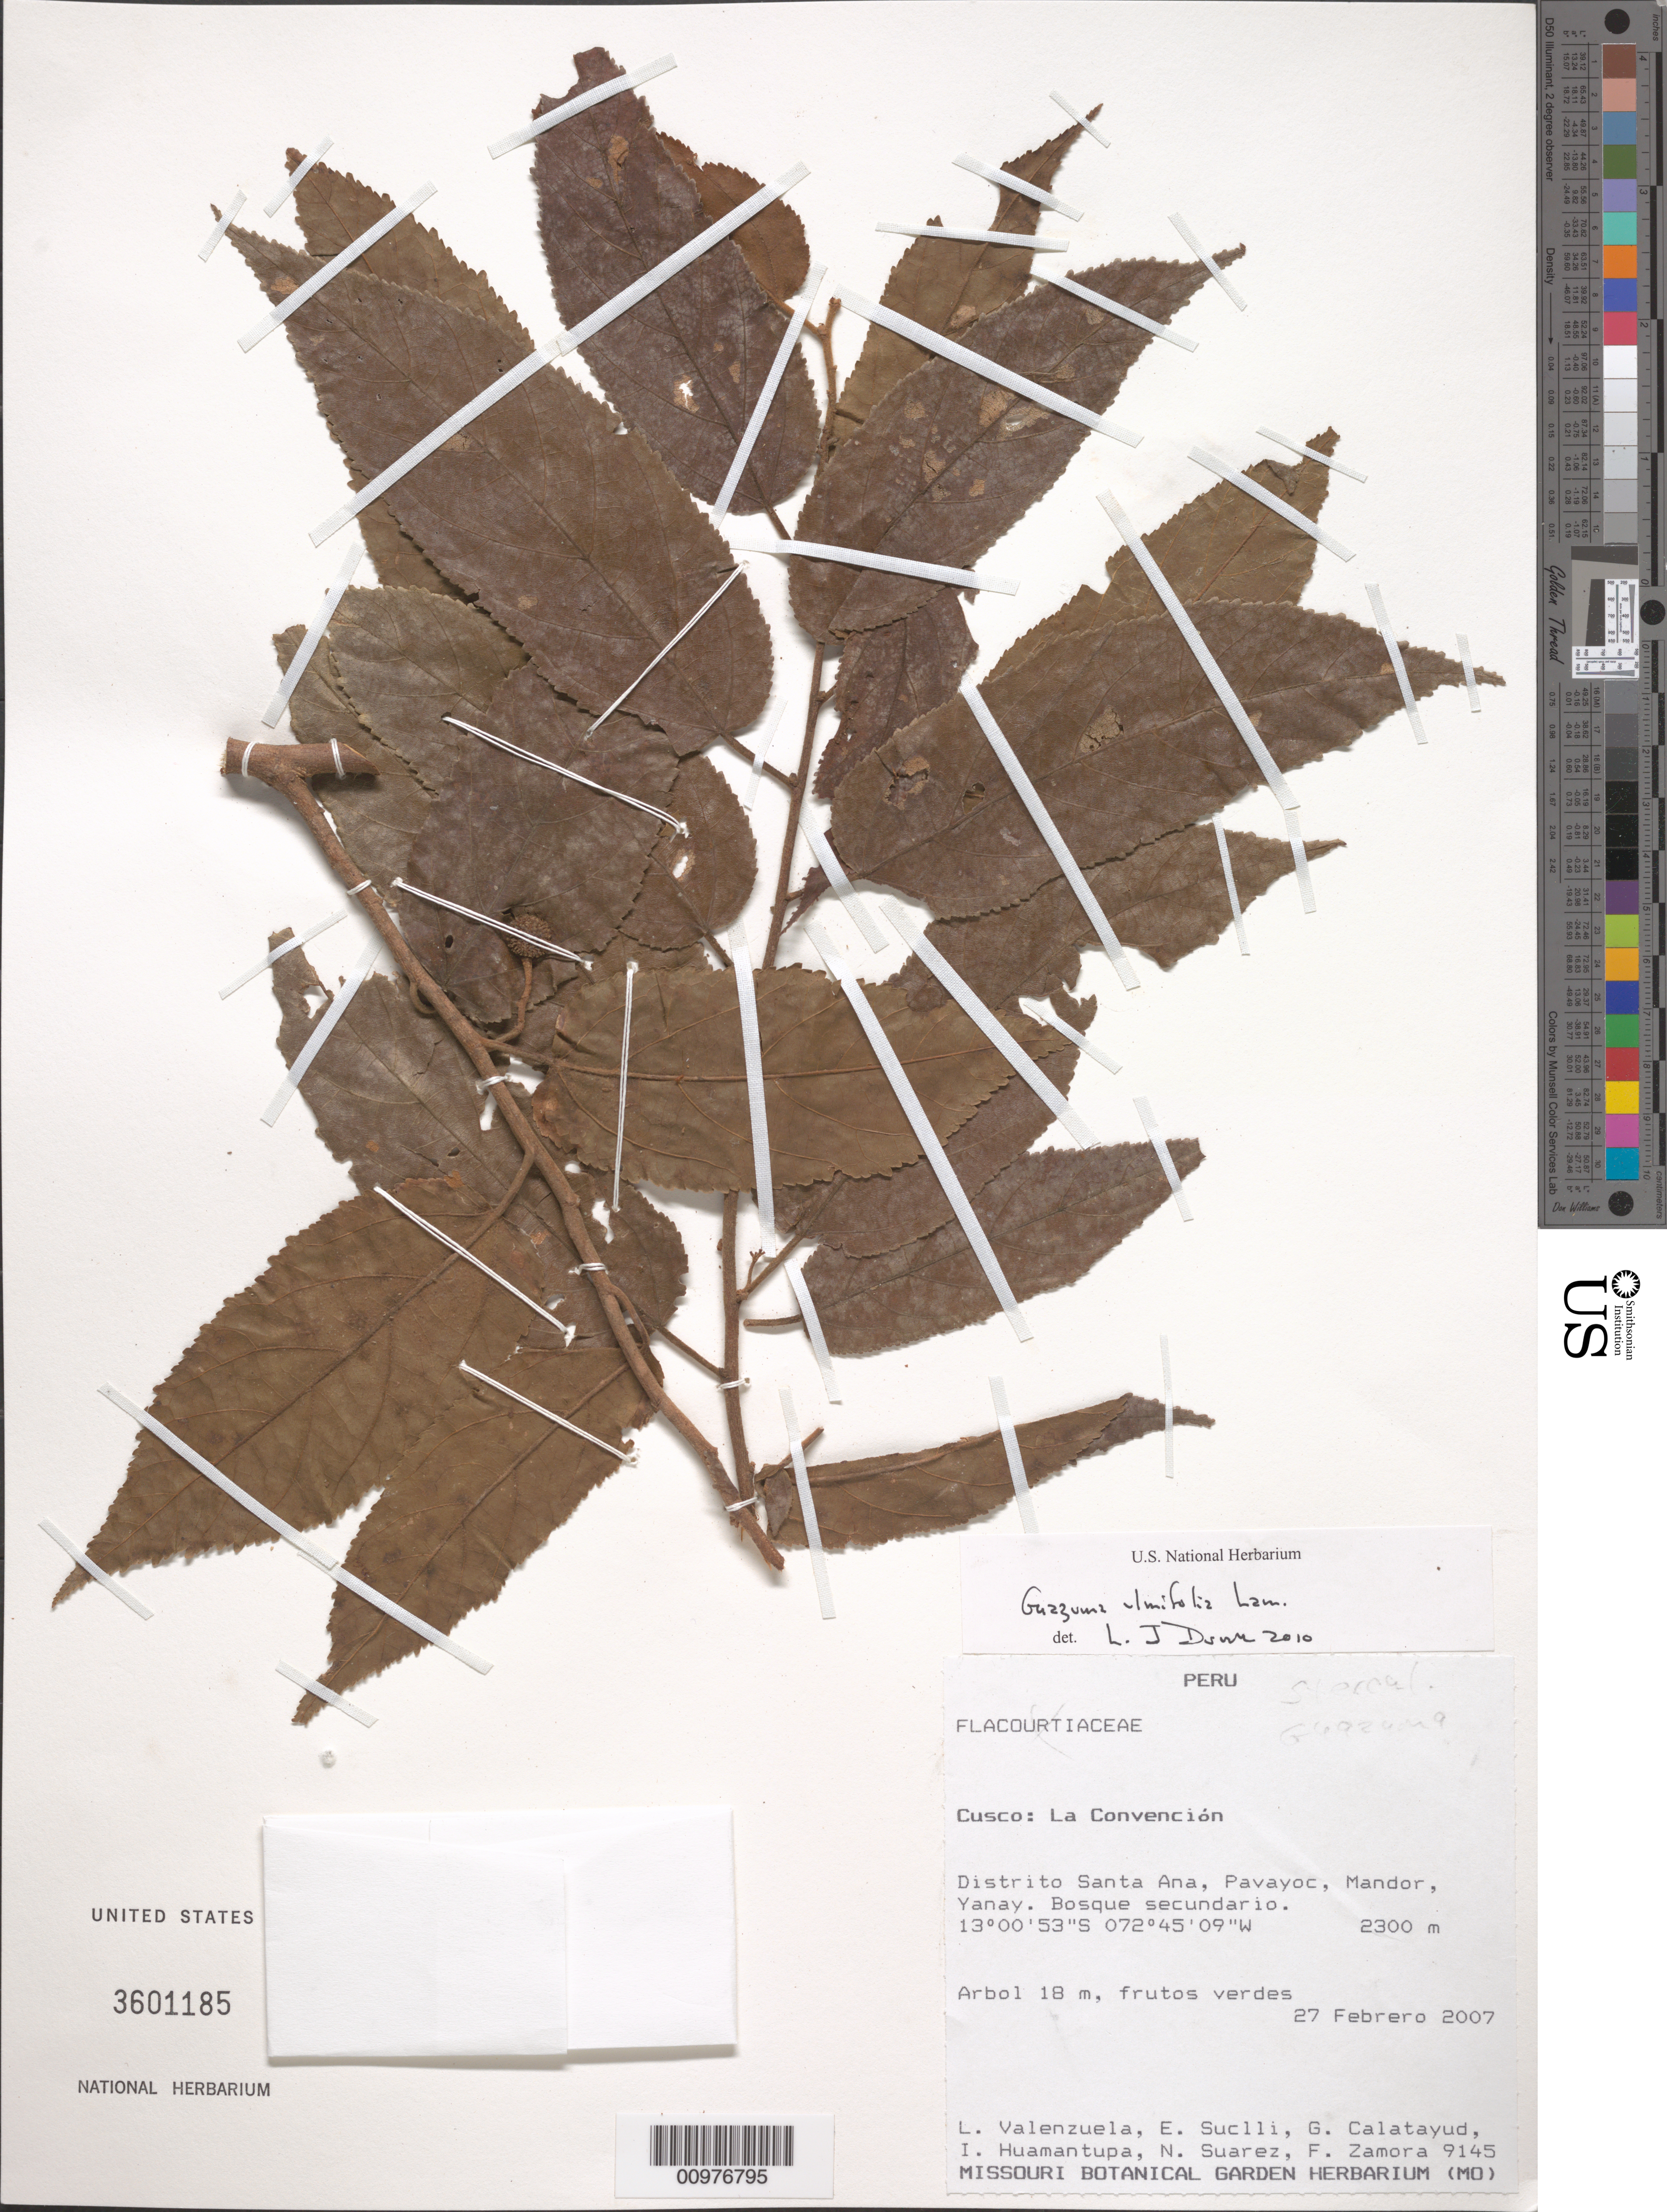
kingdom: Plantae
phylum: Tracheophyta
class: Magnoliopsida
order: Malvales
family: Malvaceae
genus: Guazuma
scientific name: Guazuma ulmifolia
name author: Lam.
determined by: Dorr, L. J., (BOT), Smithsonian Institution - National Museum of Natural History (UNITED STATES)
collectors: L. Valenzuela et al.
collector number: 9145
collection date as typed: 27 Febrero 2007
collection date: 2007-02-27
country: Peru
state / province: Cusco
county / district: La Convención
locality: Distrito Santa Ana, Pavayoc, Mandor, Yanay.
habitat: bosque secundario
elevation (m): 2300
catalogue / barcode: US 3601185